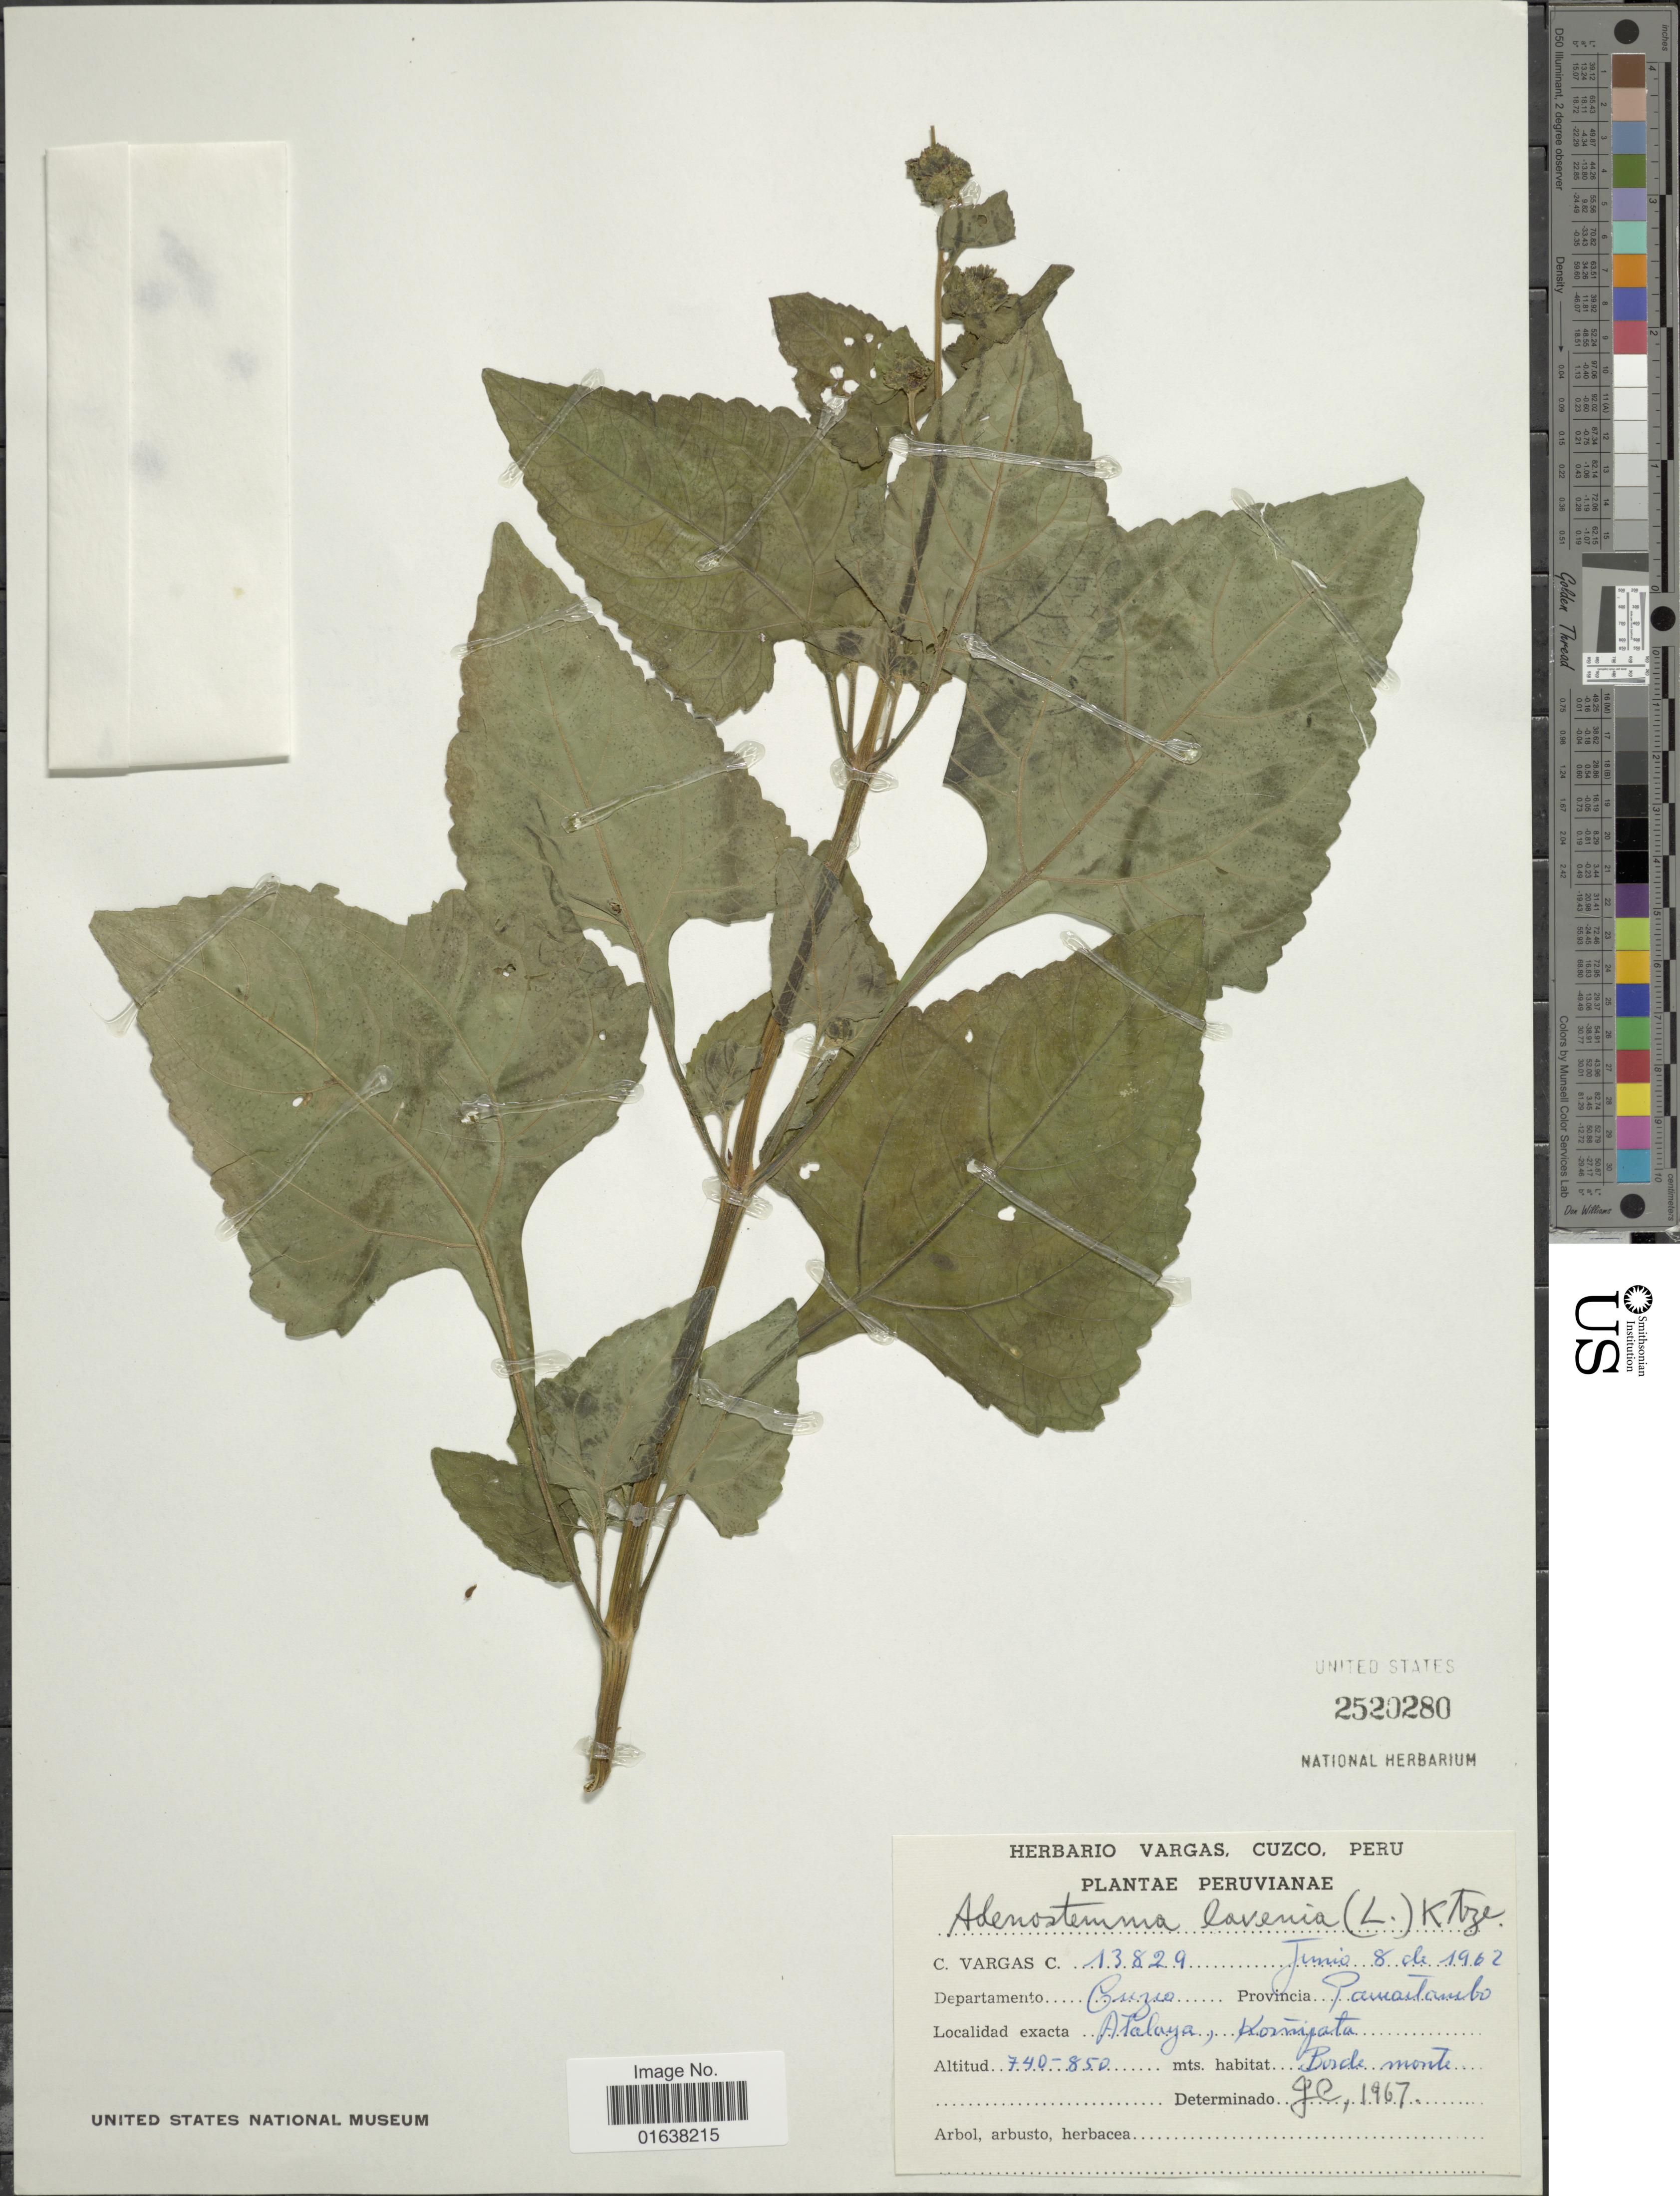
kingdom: Plantae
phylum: Tracheophyta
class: Magnoliopsida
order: Asterales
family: Asteraceae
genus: Adenostemma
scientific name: Adenostemma platyphyllum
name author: Cass.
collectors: C. Vargas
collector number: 13829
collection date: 1962-06-08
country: Peru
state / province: Cusco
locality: Atalaya, Kosñipata, Provincia Paucartambo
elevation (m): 740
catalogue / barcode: US 2520280